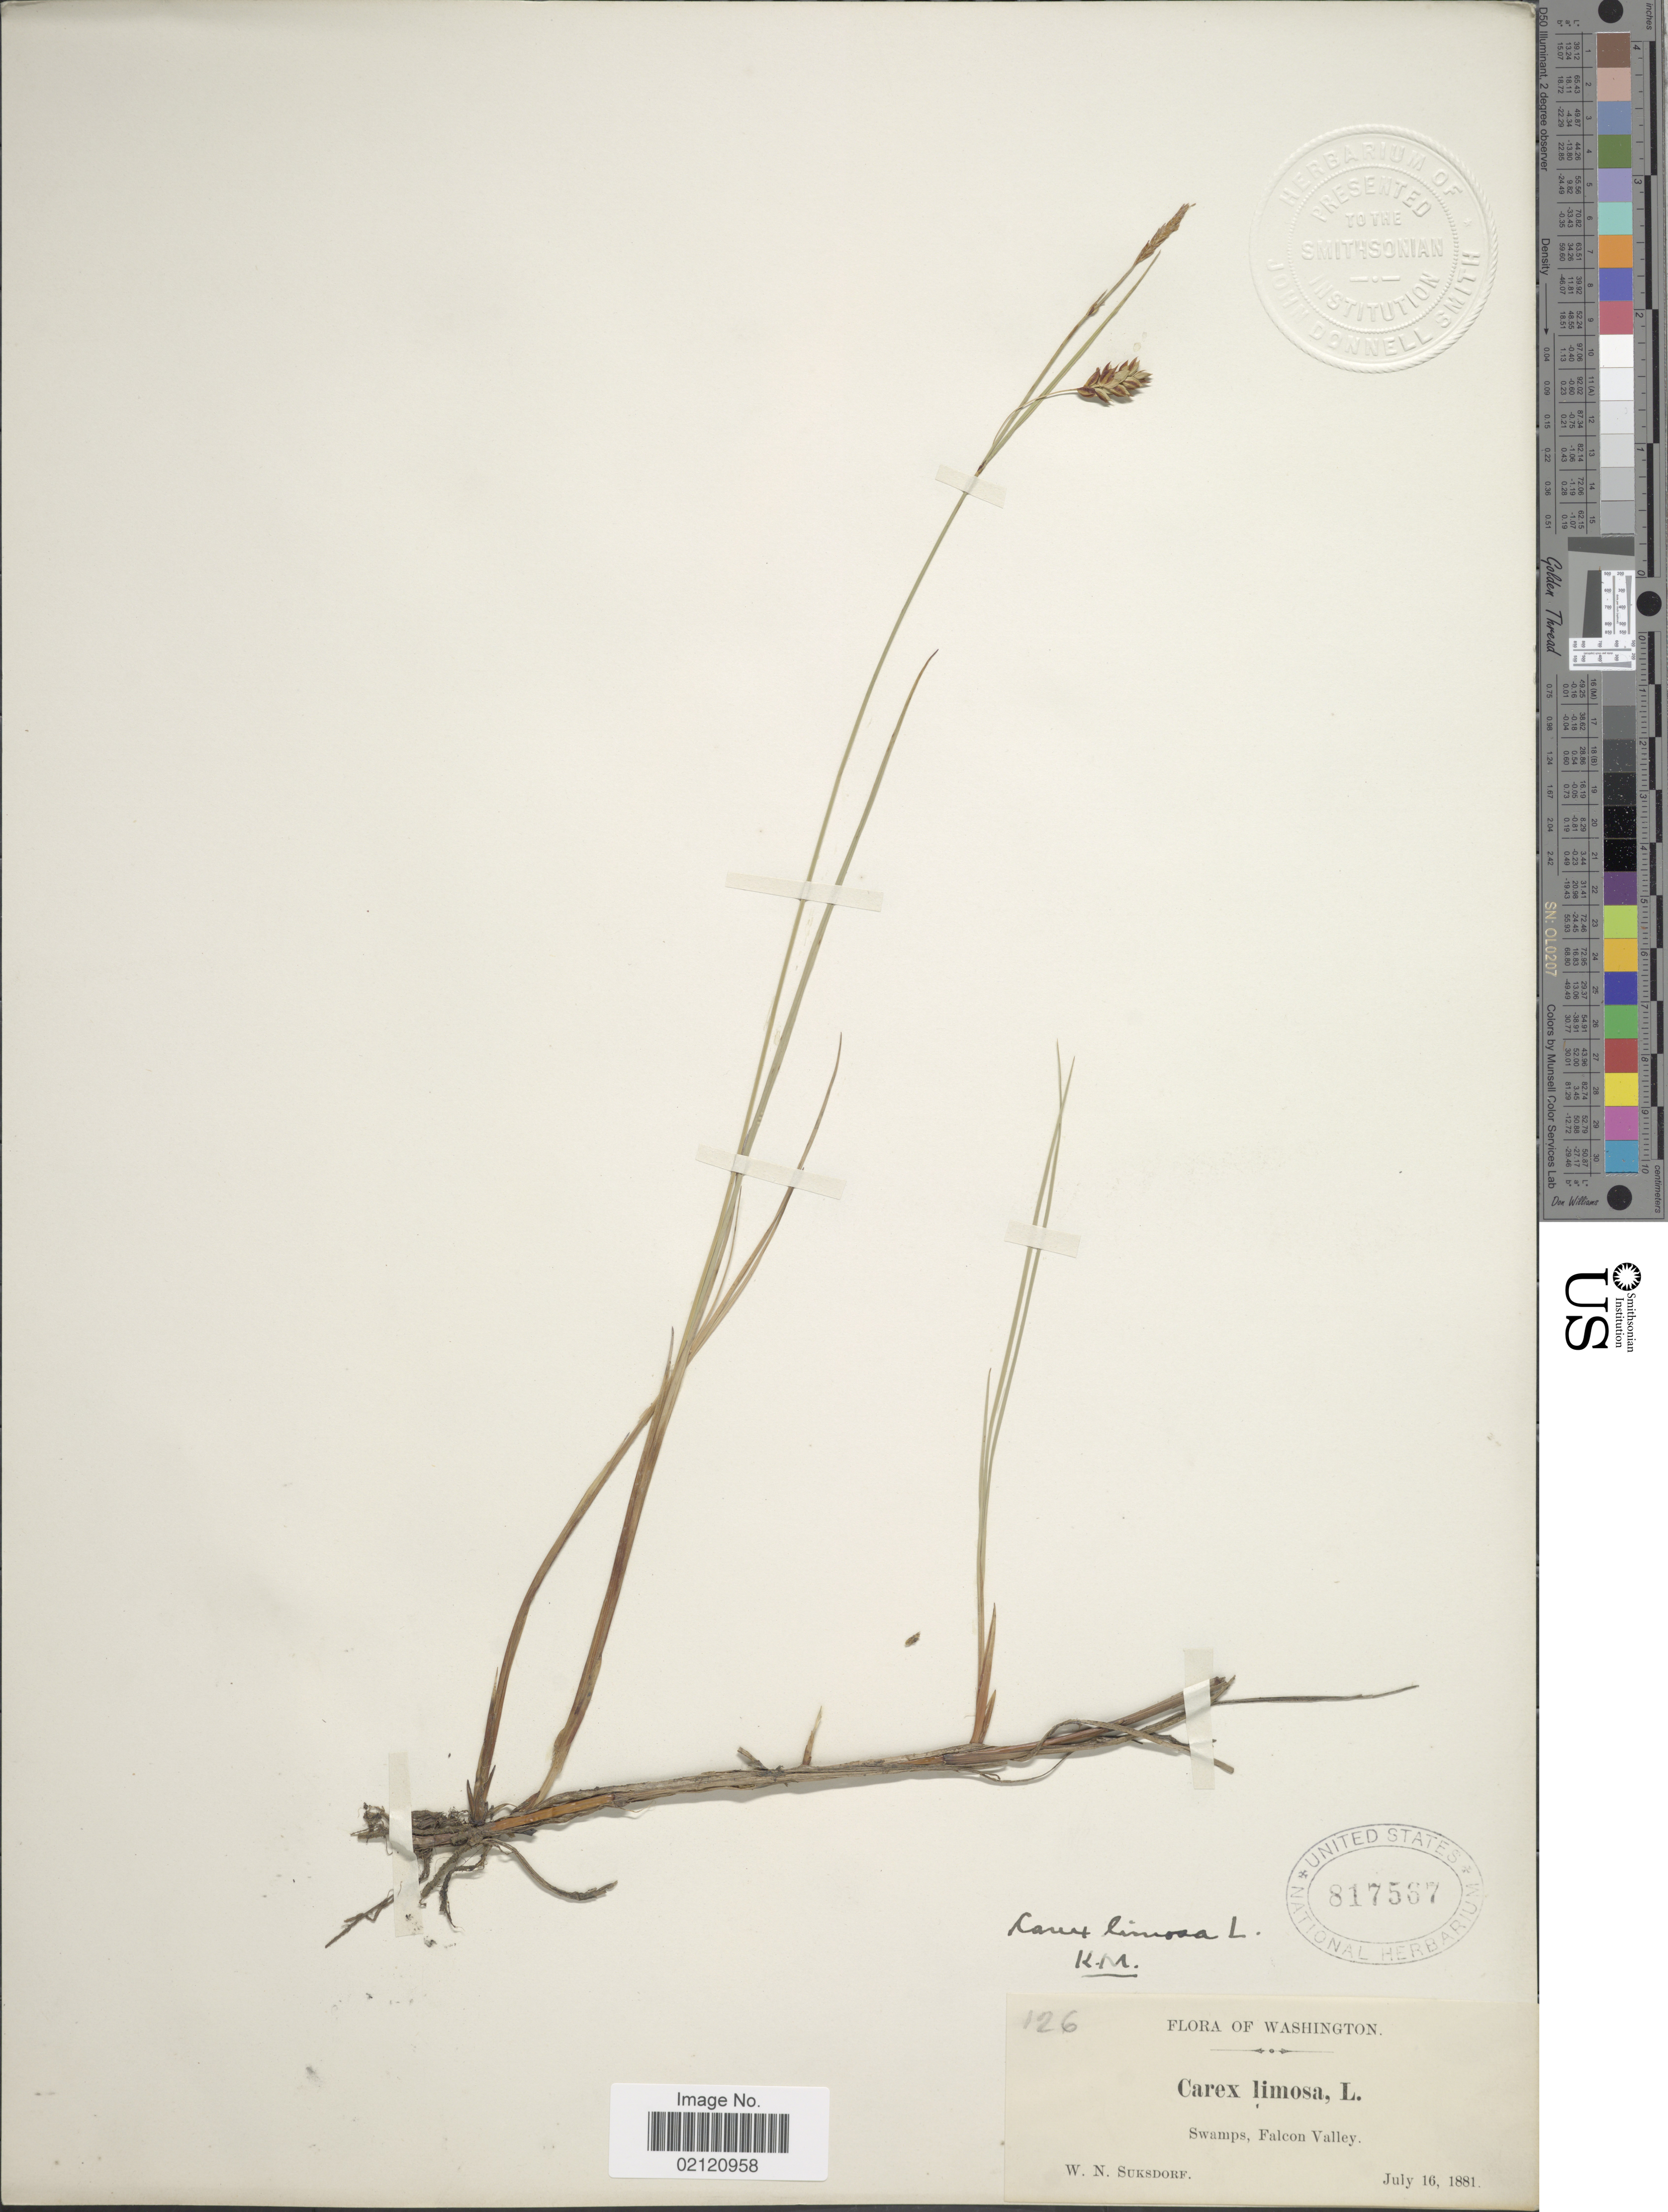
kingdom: Plantae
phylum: Tracheophyta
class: Liliopsida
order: Poales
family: Cyperaceae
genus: Carex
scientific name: Carex limosa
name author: L.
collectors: W. N. Suksdorf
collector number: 126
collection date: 1881-07-16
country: United States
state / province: Washington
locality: Falcon Valley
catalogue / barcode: US 817567